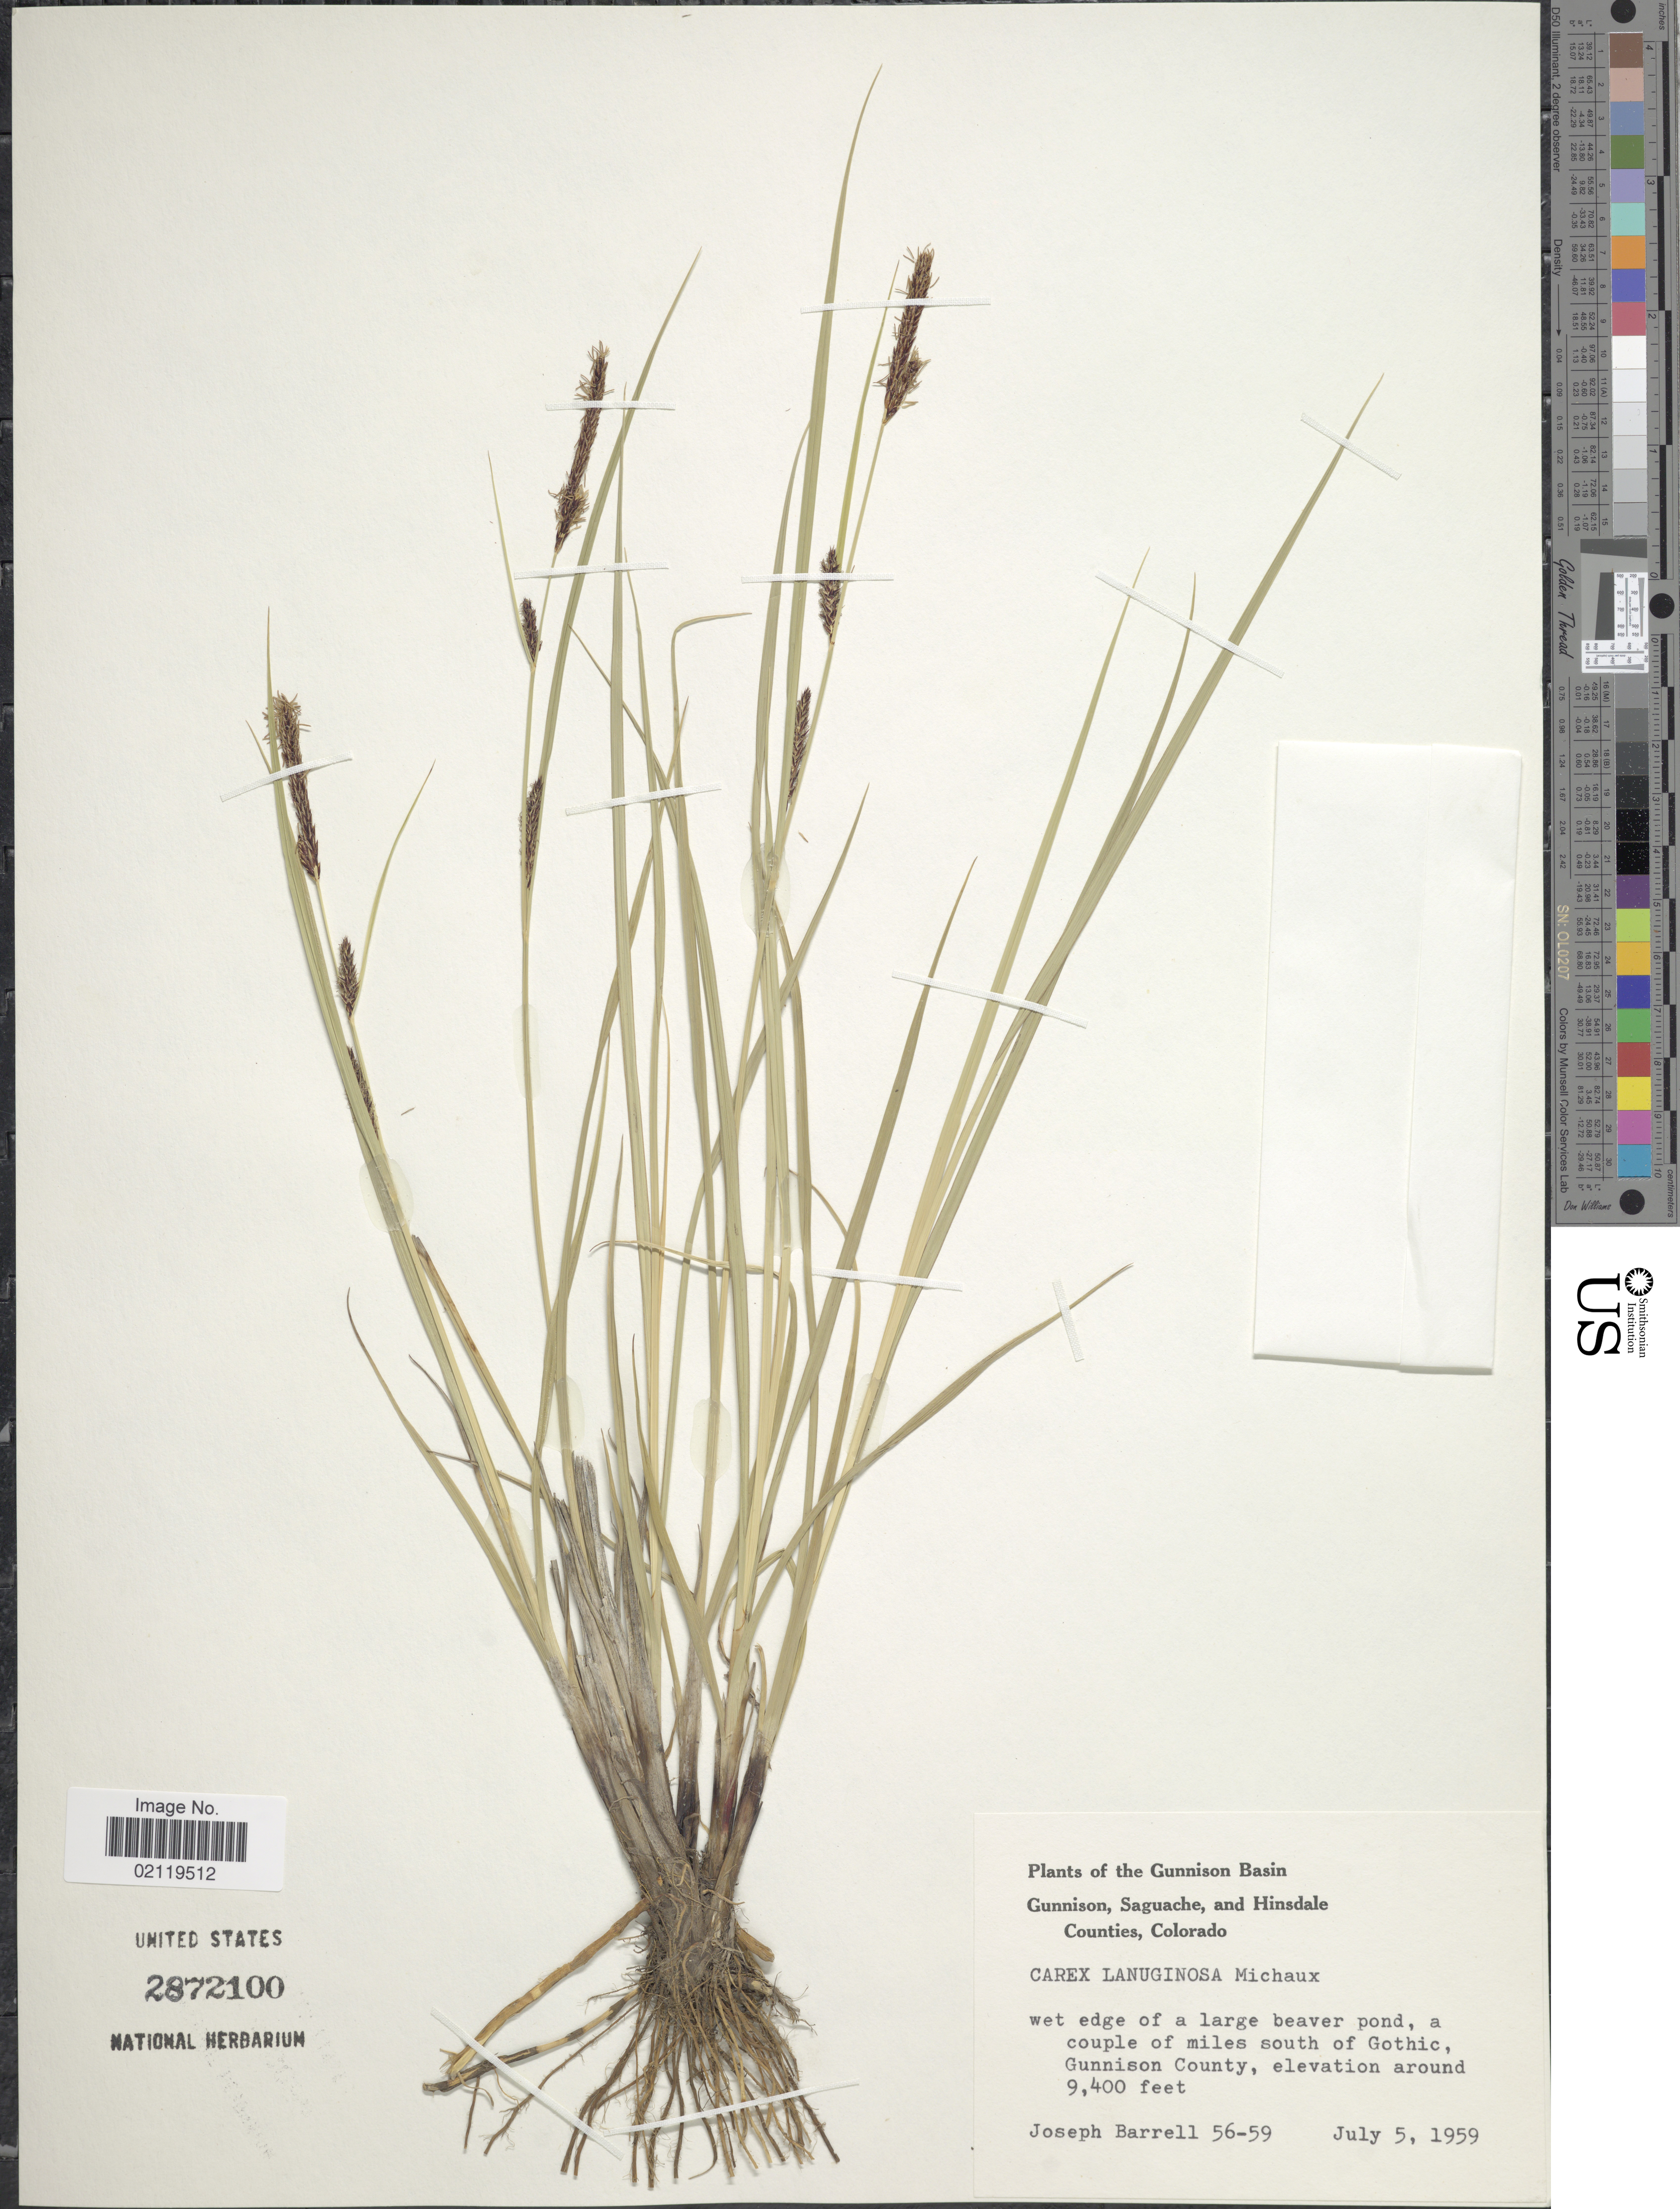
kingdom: Plantae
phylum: Tracheophyta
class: Liliopsida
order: Poales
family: Cyperaceae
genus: Carex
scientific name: Carex pellita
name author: Muhl. ex Willd.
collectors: J. Barrell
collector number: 56-59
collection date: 1959-07-05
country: United States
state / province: Colorado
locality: Gunnison Basin. Wet edge of a large beaver pond, a couple of miles south of Gothic, Gunnison County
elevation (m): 2865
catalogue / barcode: US 2872100